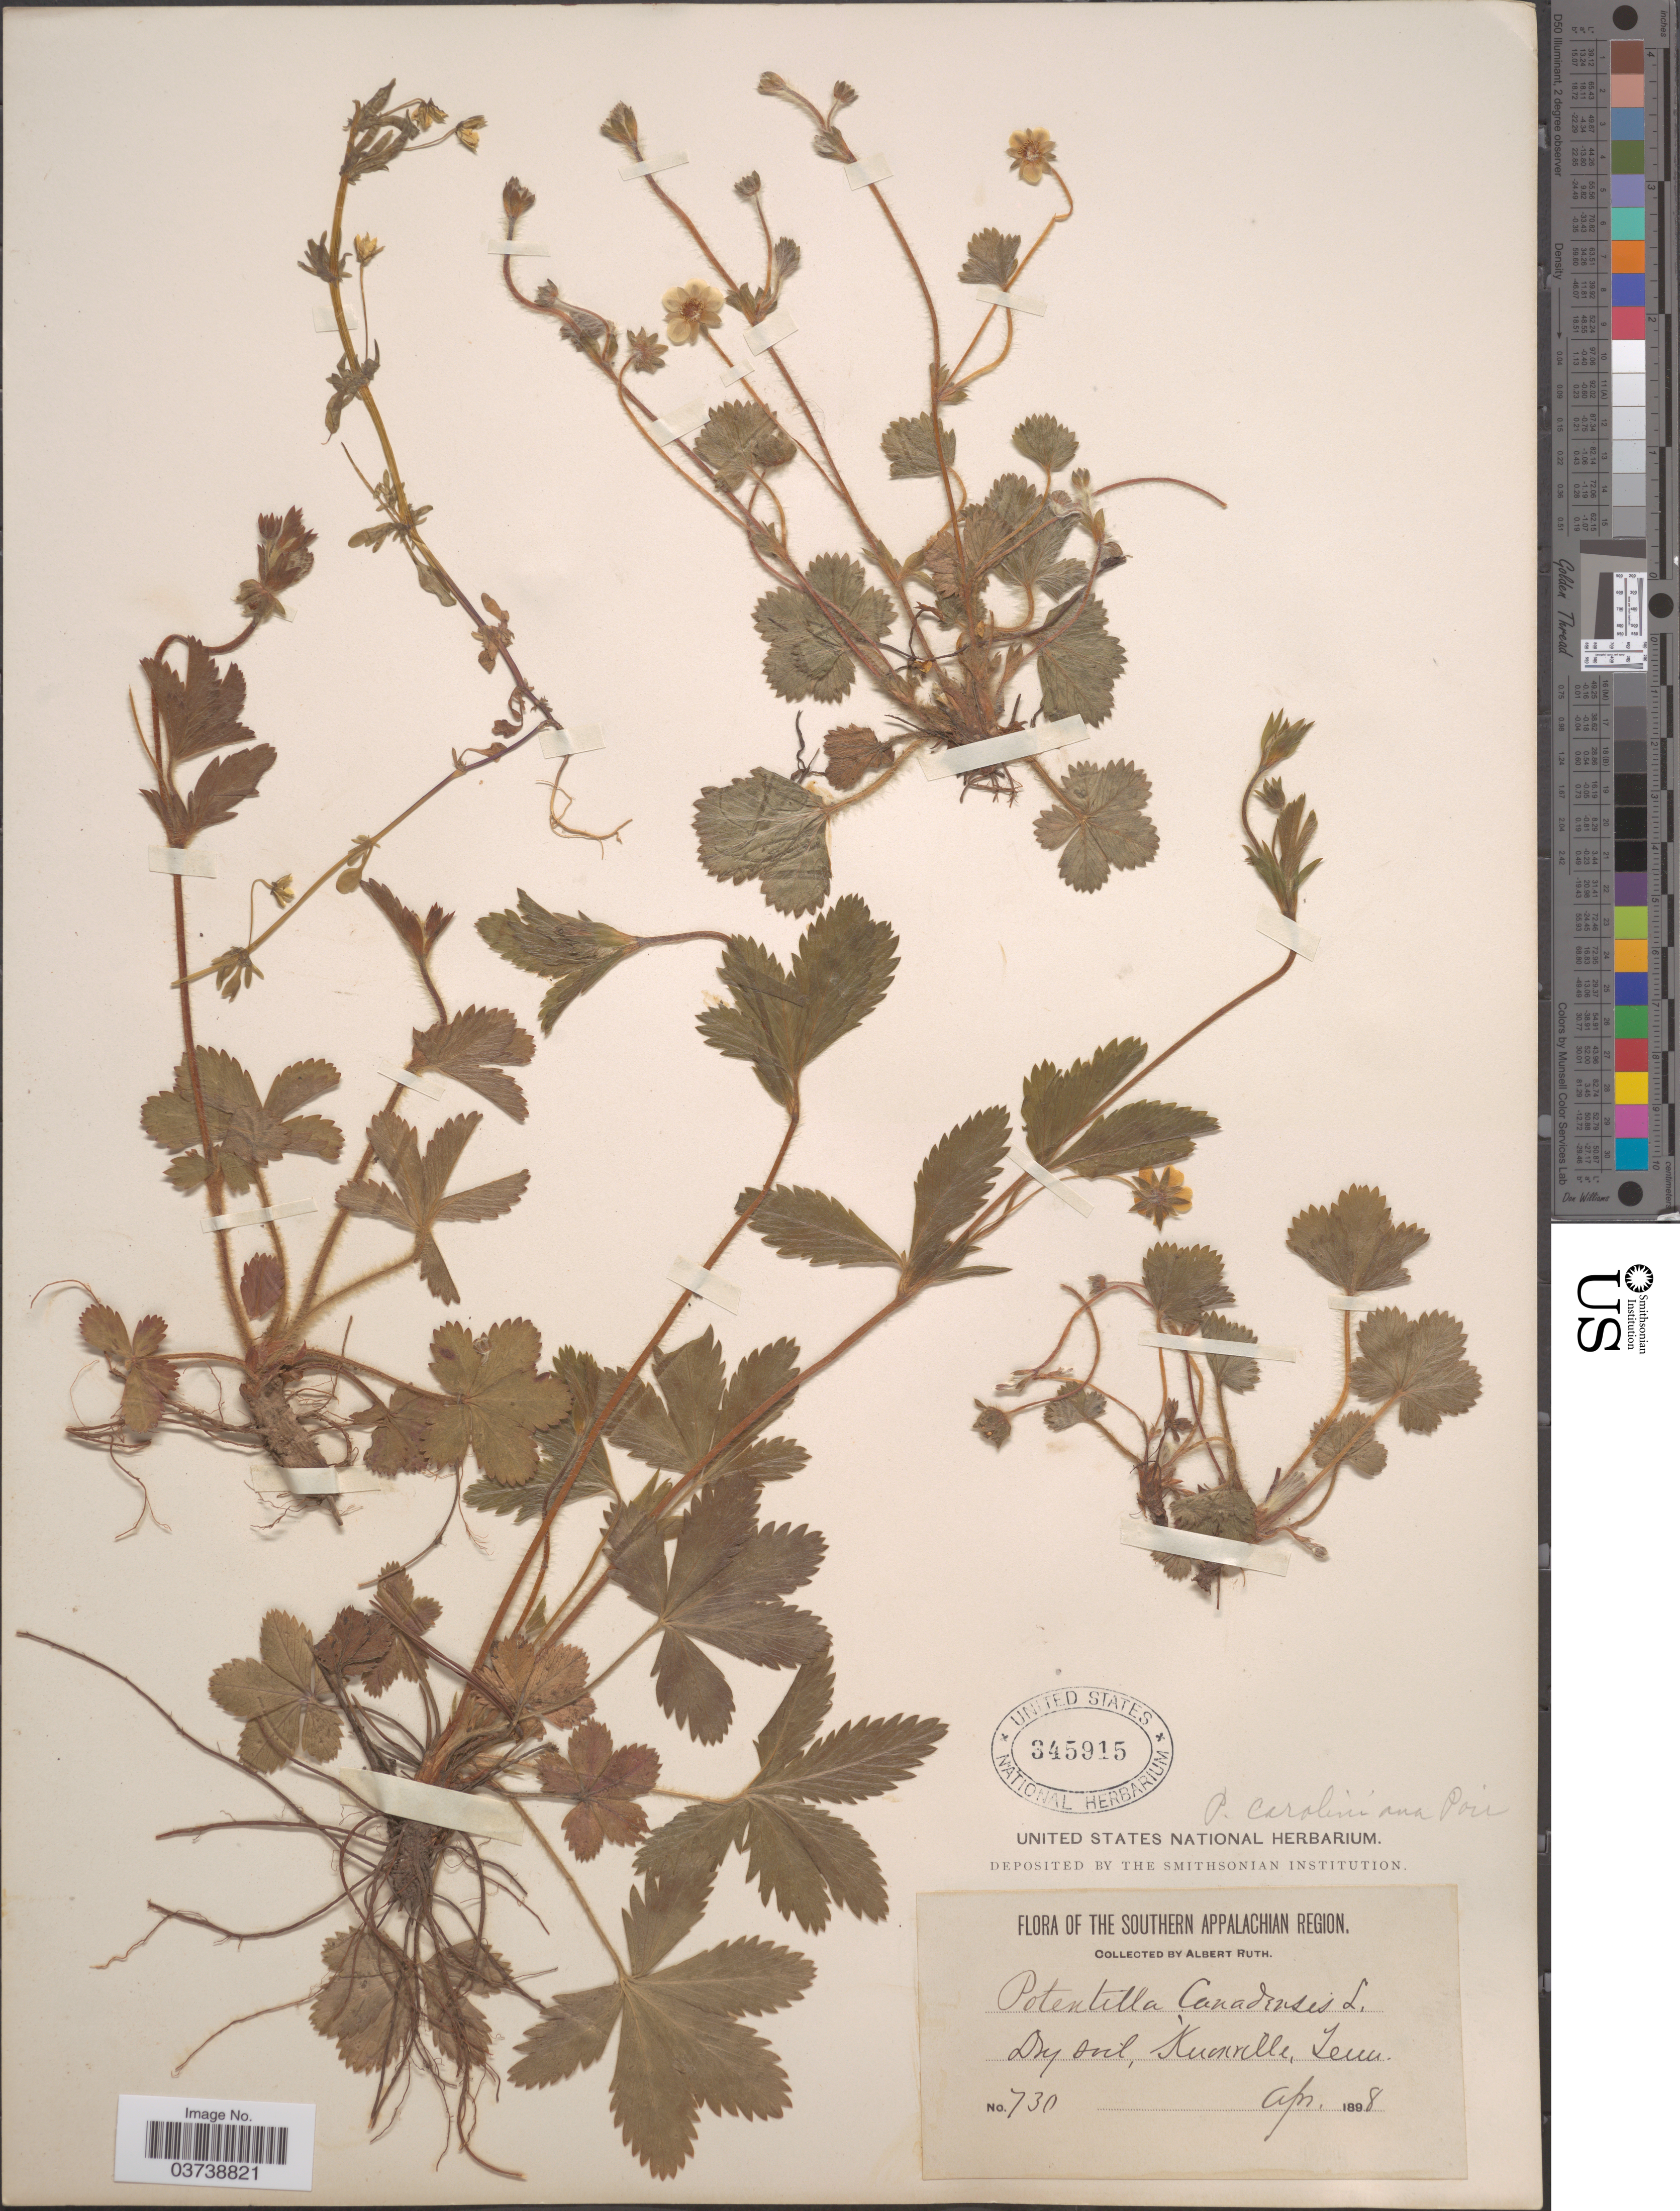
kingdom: Plantae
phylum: Tracheophyta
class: Magnoliopsida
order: Rosales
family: Rosaceae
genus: Potentilla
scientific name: Potentilla caroliniana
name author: Poir.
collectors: A. Ruth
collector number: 730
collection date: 1898-04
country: United States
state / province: Tennessee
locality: The Southern Appalachian Region. Knoxville.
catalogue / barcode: US 345915